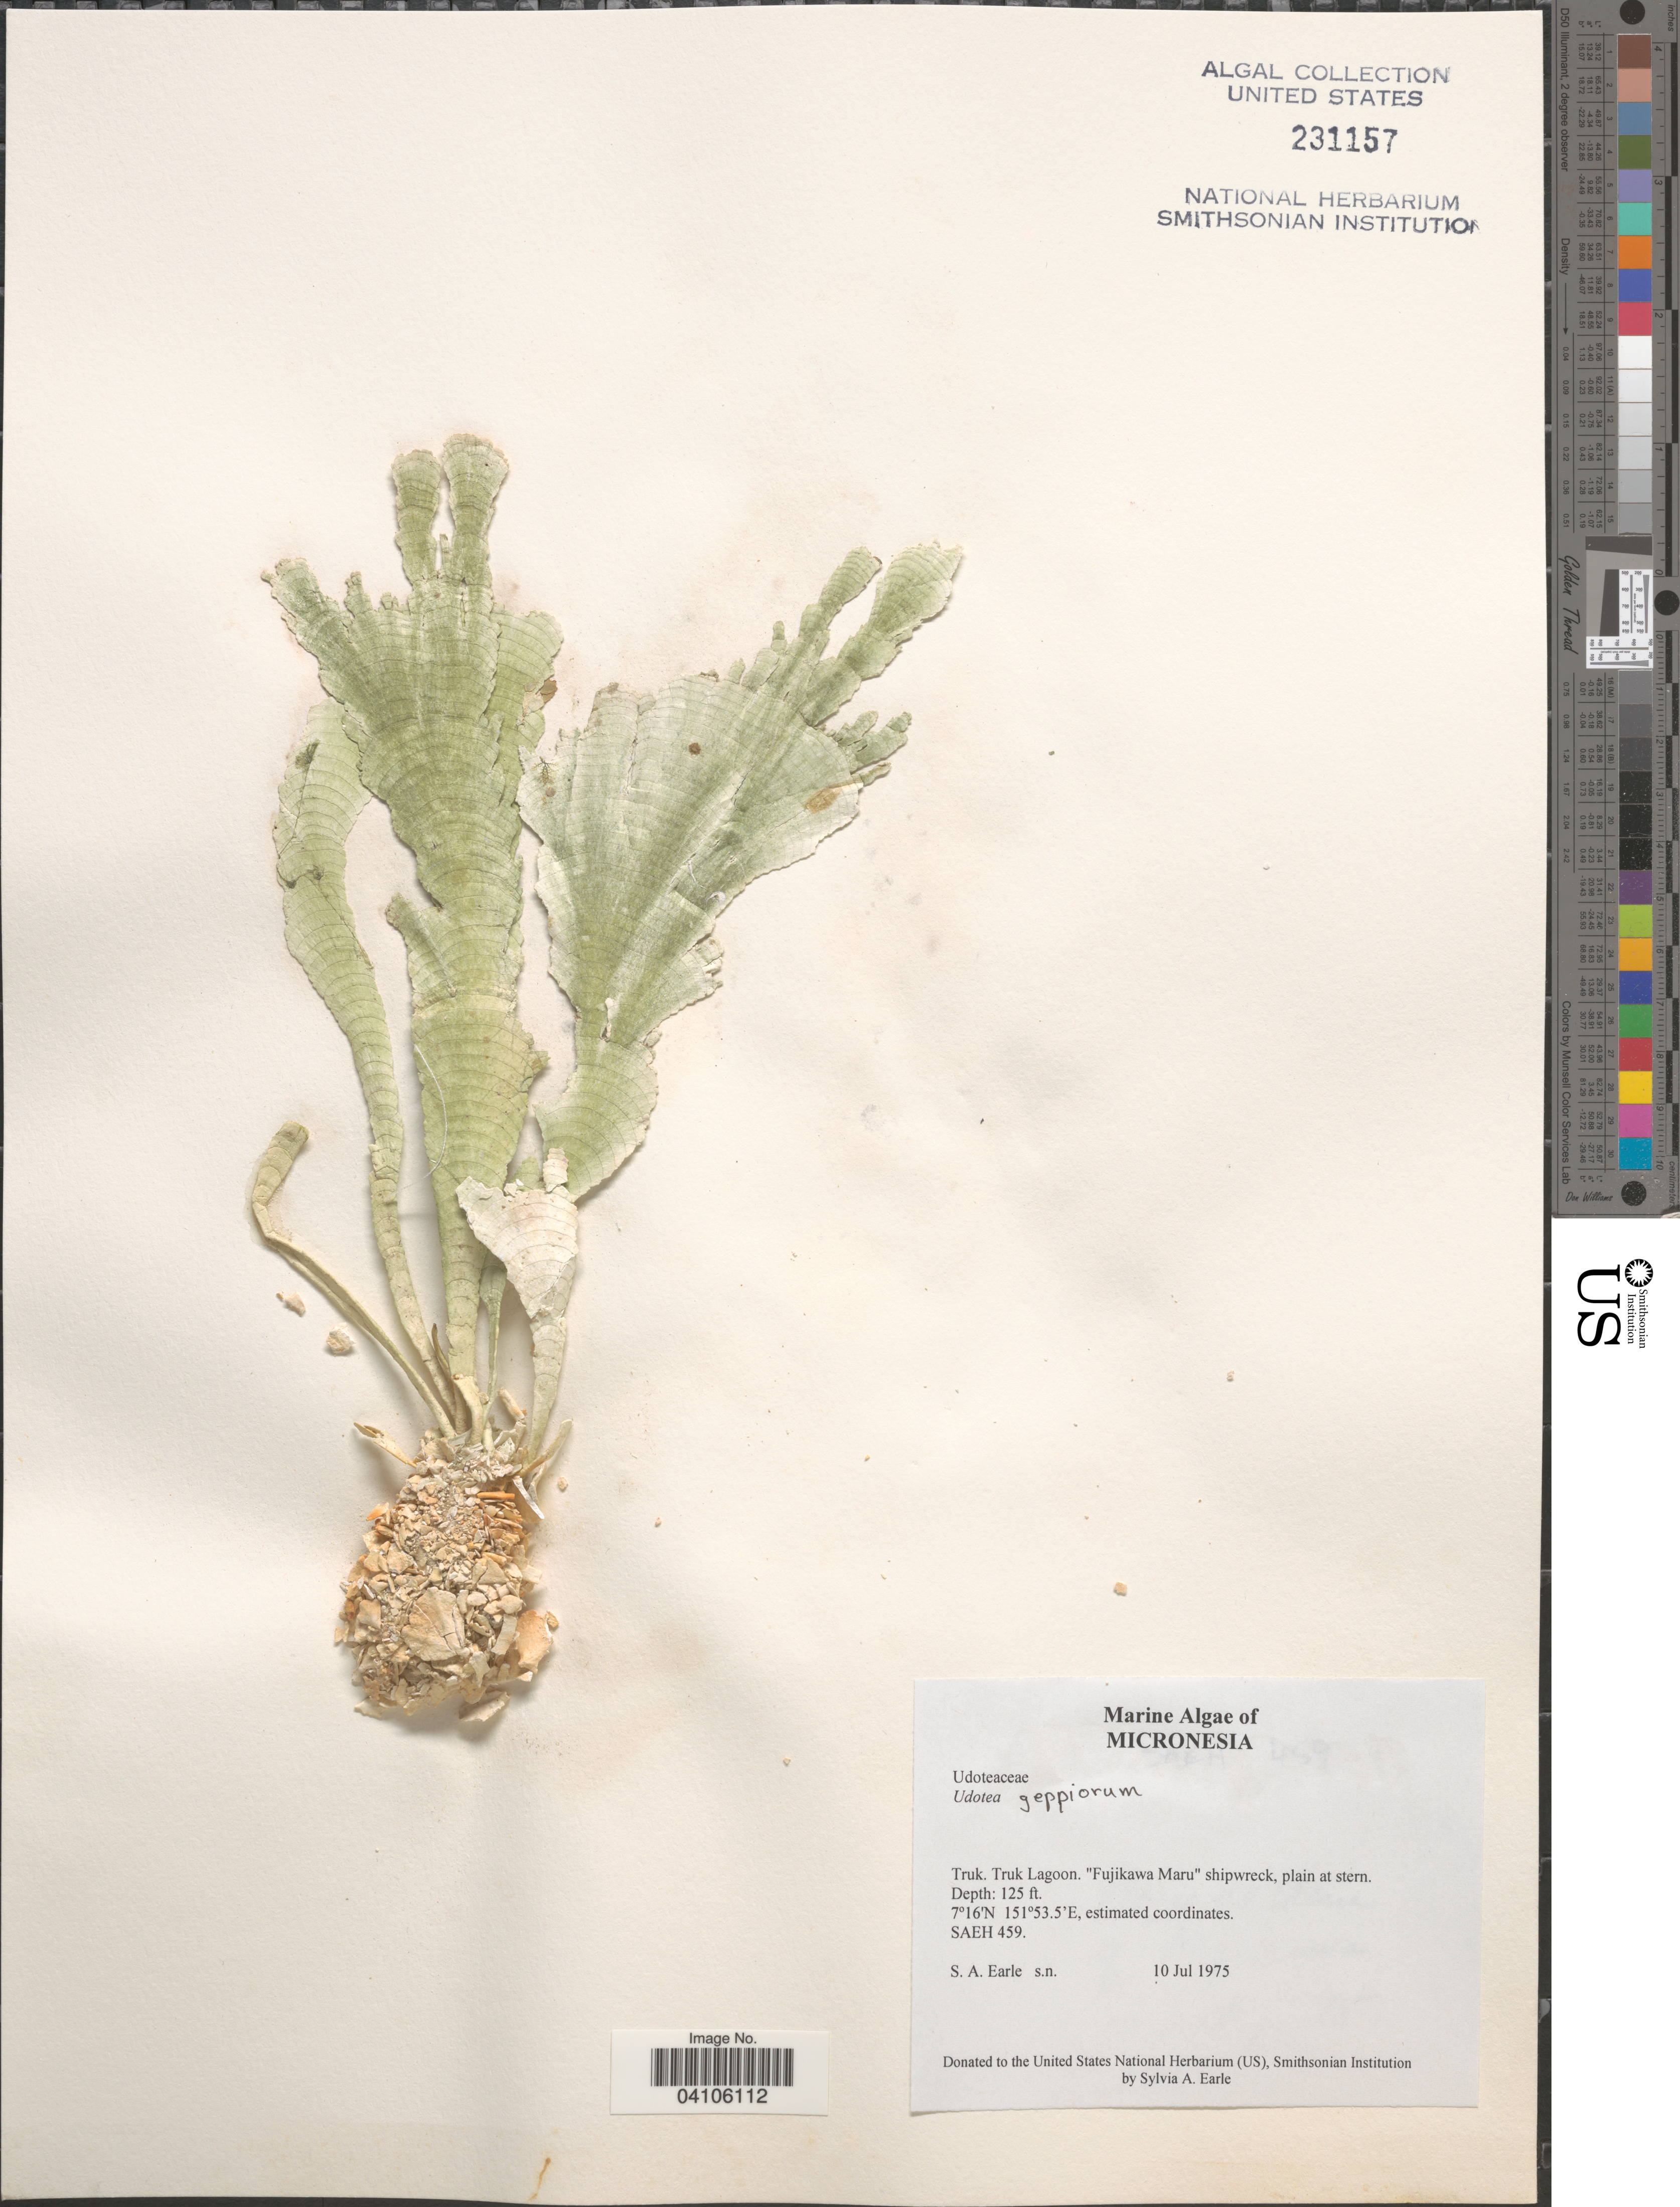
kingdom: Plantae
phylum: Chlorophyta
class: Ulvophyceae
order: Bryopsidales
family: Udoteaceae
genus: Udotea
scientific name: Udotea geppiorum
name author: Yamada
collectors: S. A. Earle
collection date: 1975-07-10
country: Micronesia, Federated States of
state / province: Truk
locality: Micronesia. Truk Lagoon. "Fujikawa Maru" shipwreck, plain at stern.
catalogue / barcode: US 231157